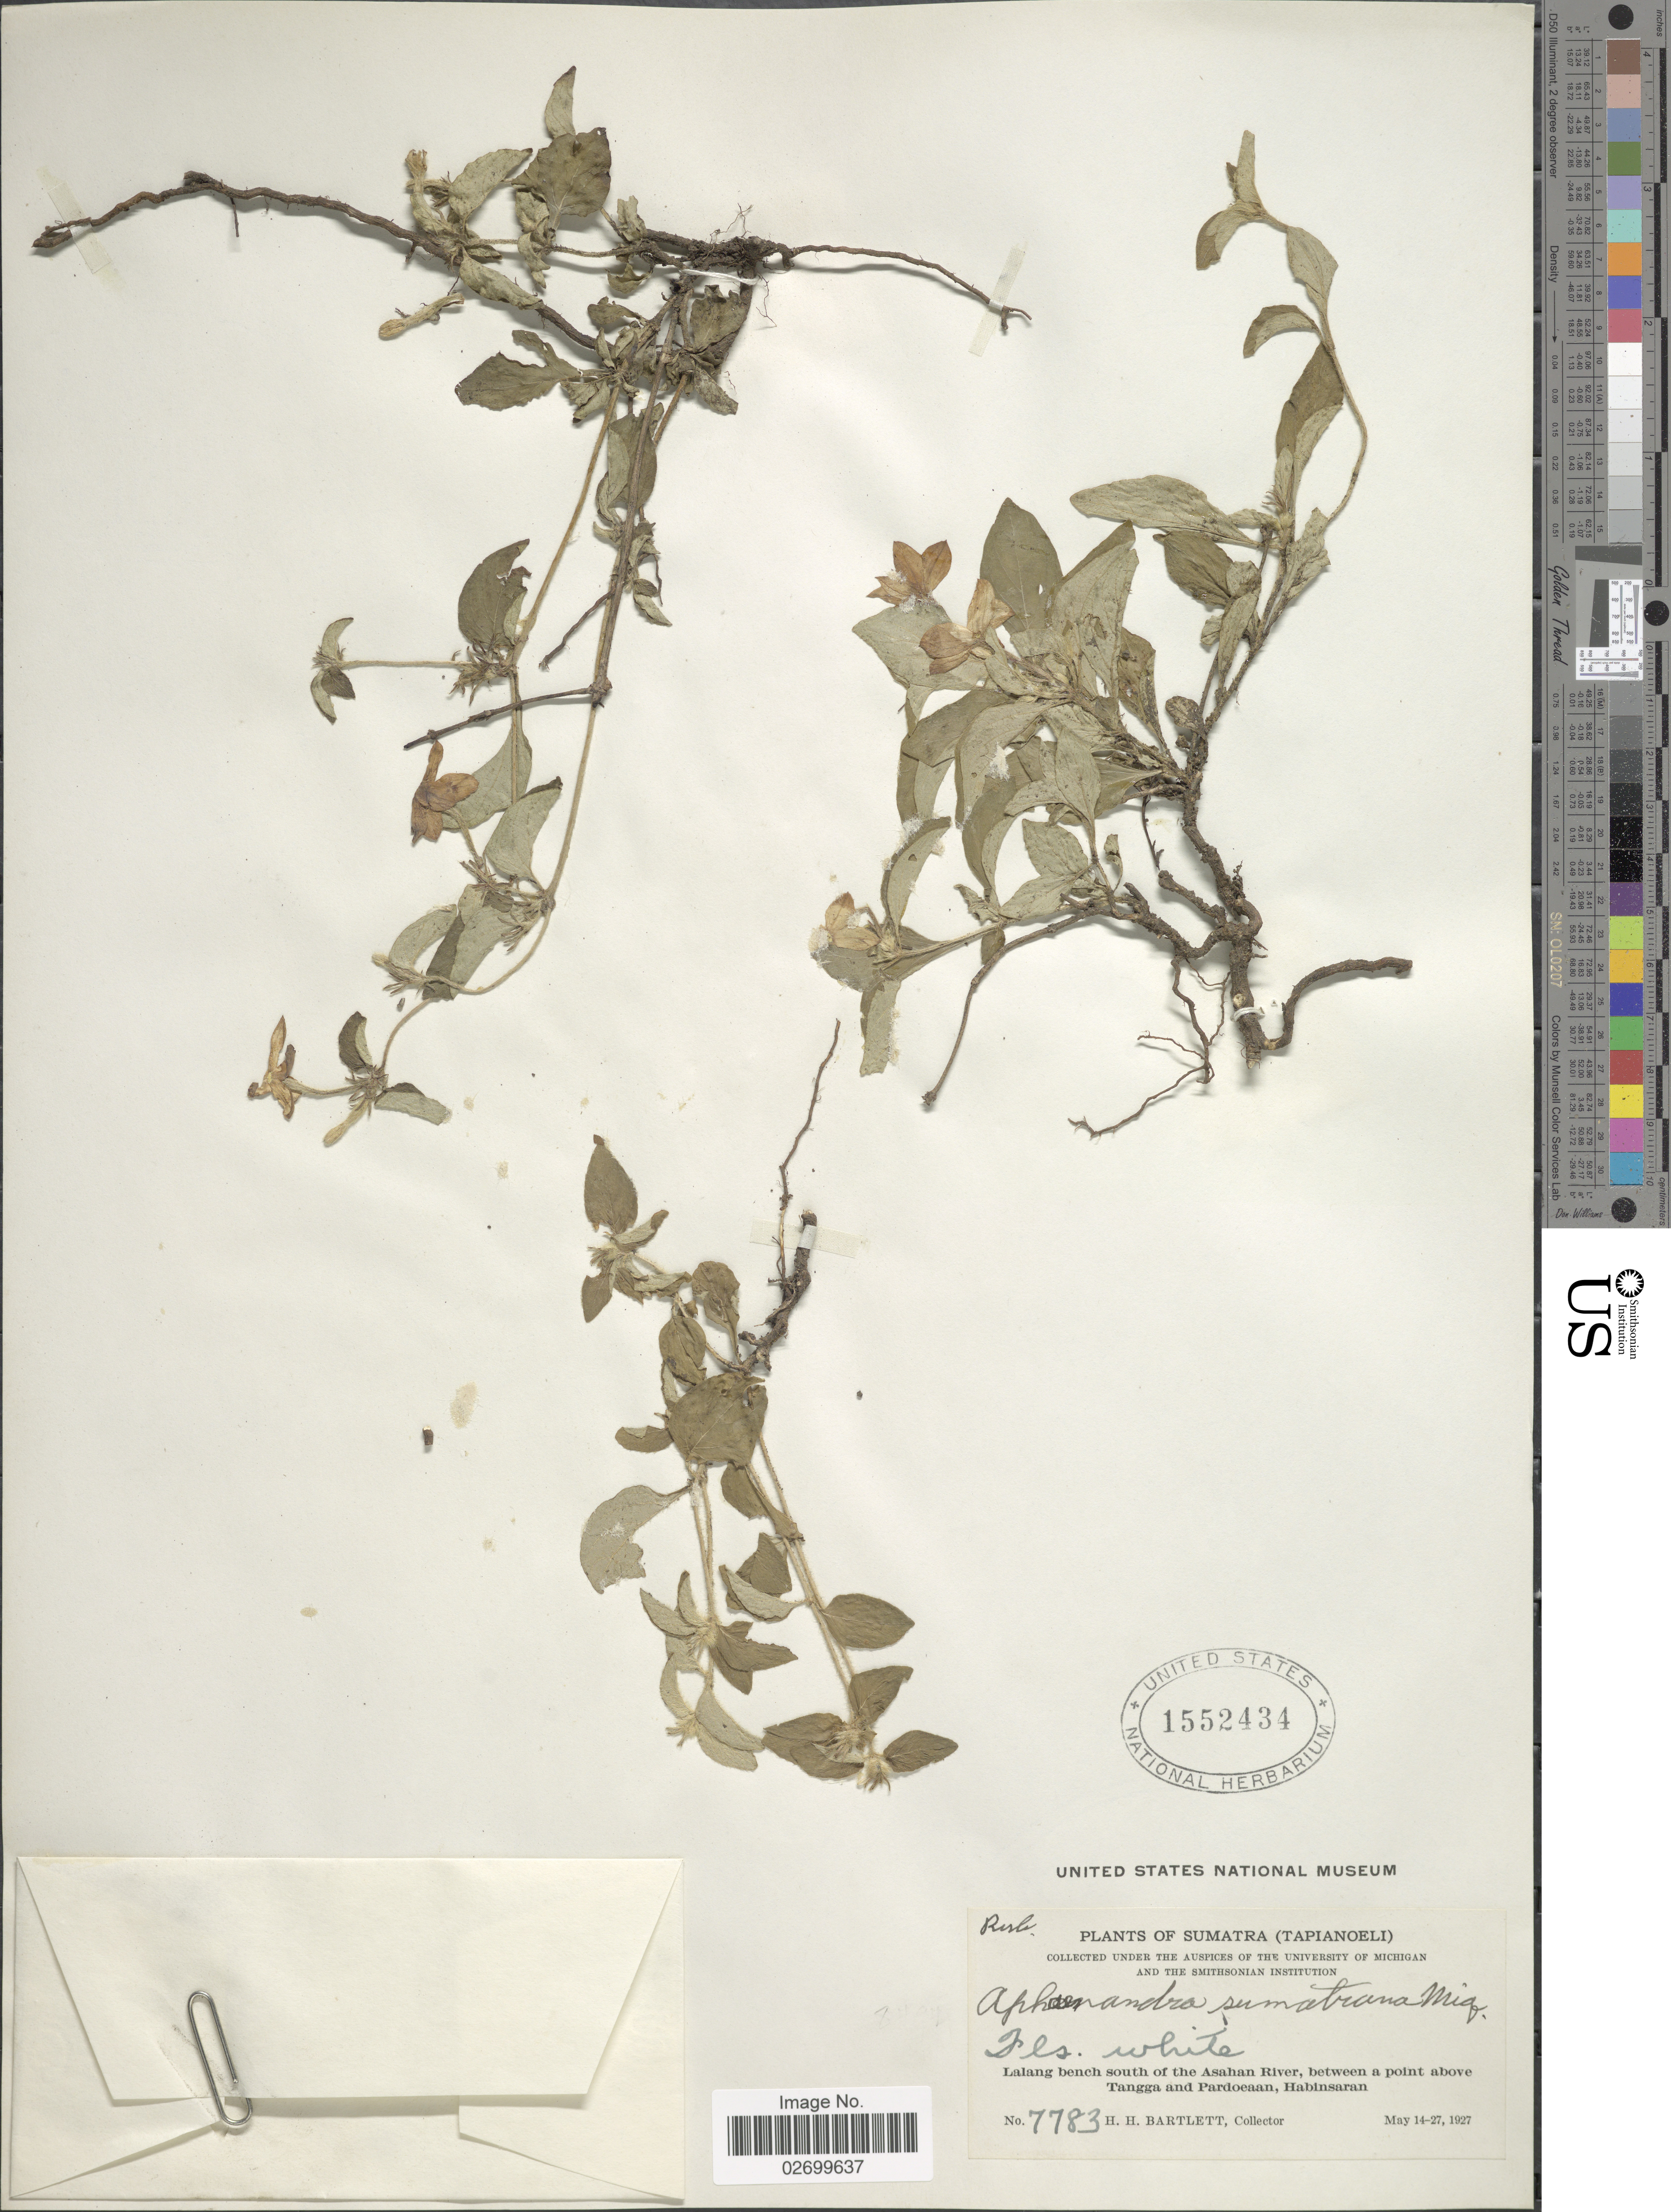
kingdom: Plantae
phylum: Tracheophyta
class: Magnoliopsida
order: Gentianales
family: Rubiaceae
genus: Aphaenandra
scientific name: Aphaenandra sumatrana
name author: Miq.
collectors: H. H. Bartlett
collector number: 7783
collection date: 1927-05-14/1927-05-27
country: Indonesia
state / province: Sumatra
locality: (Tapianoeli), Lalang bench south of the Asahan River, between a point above Tangga and Pardoeaan, Habinsaran.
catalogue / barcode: US 1552434